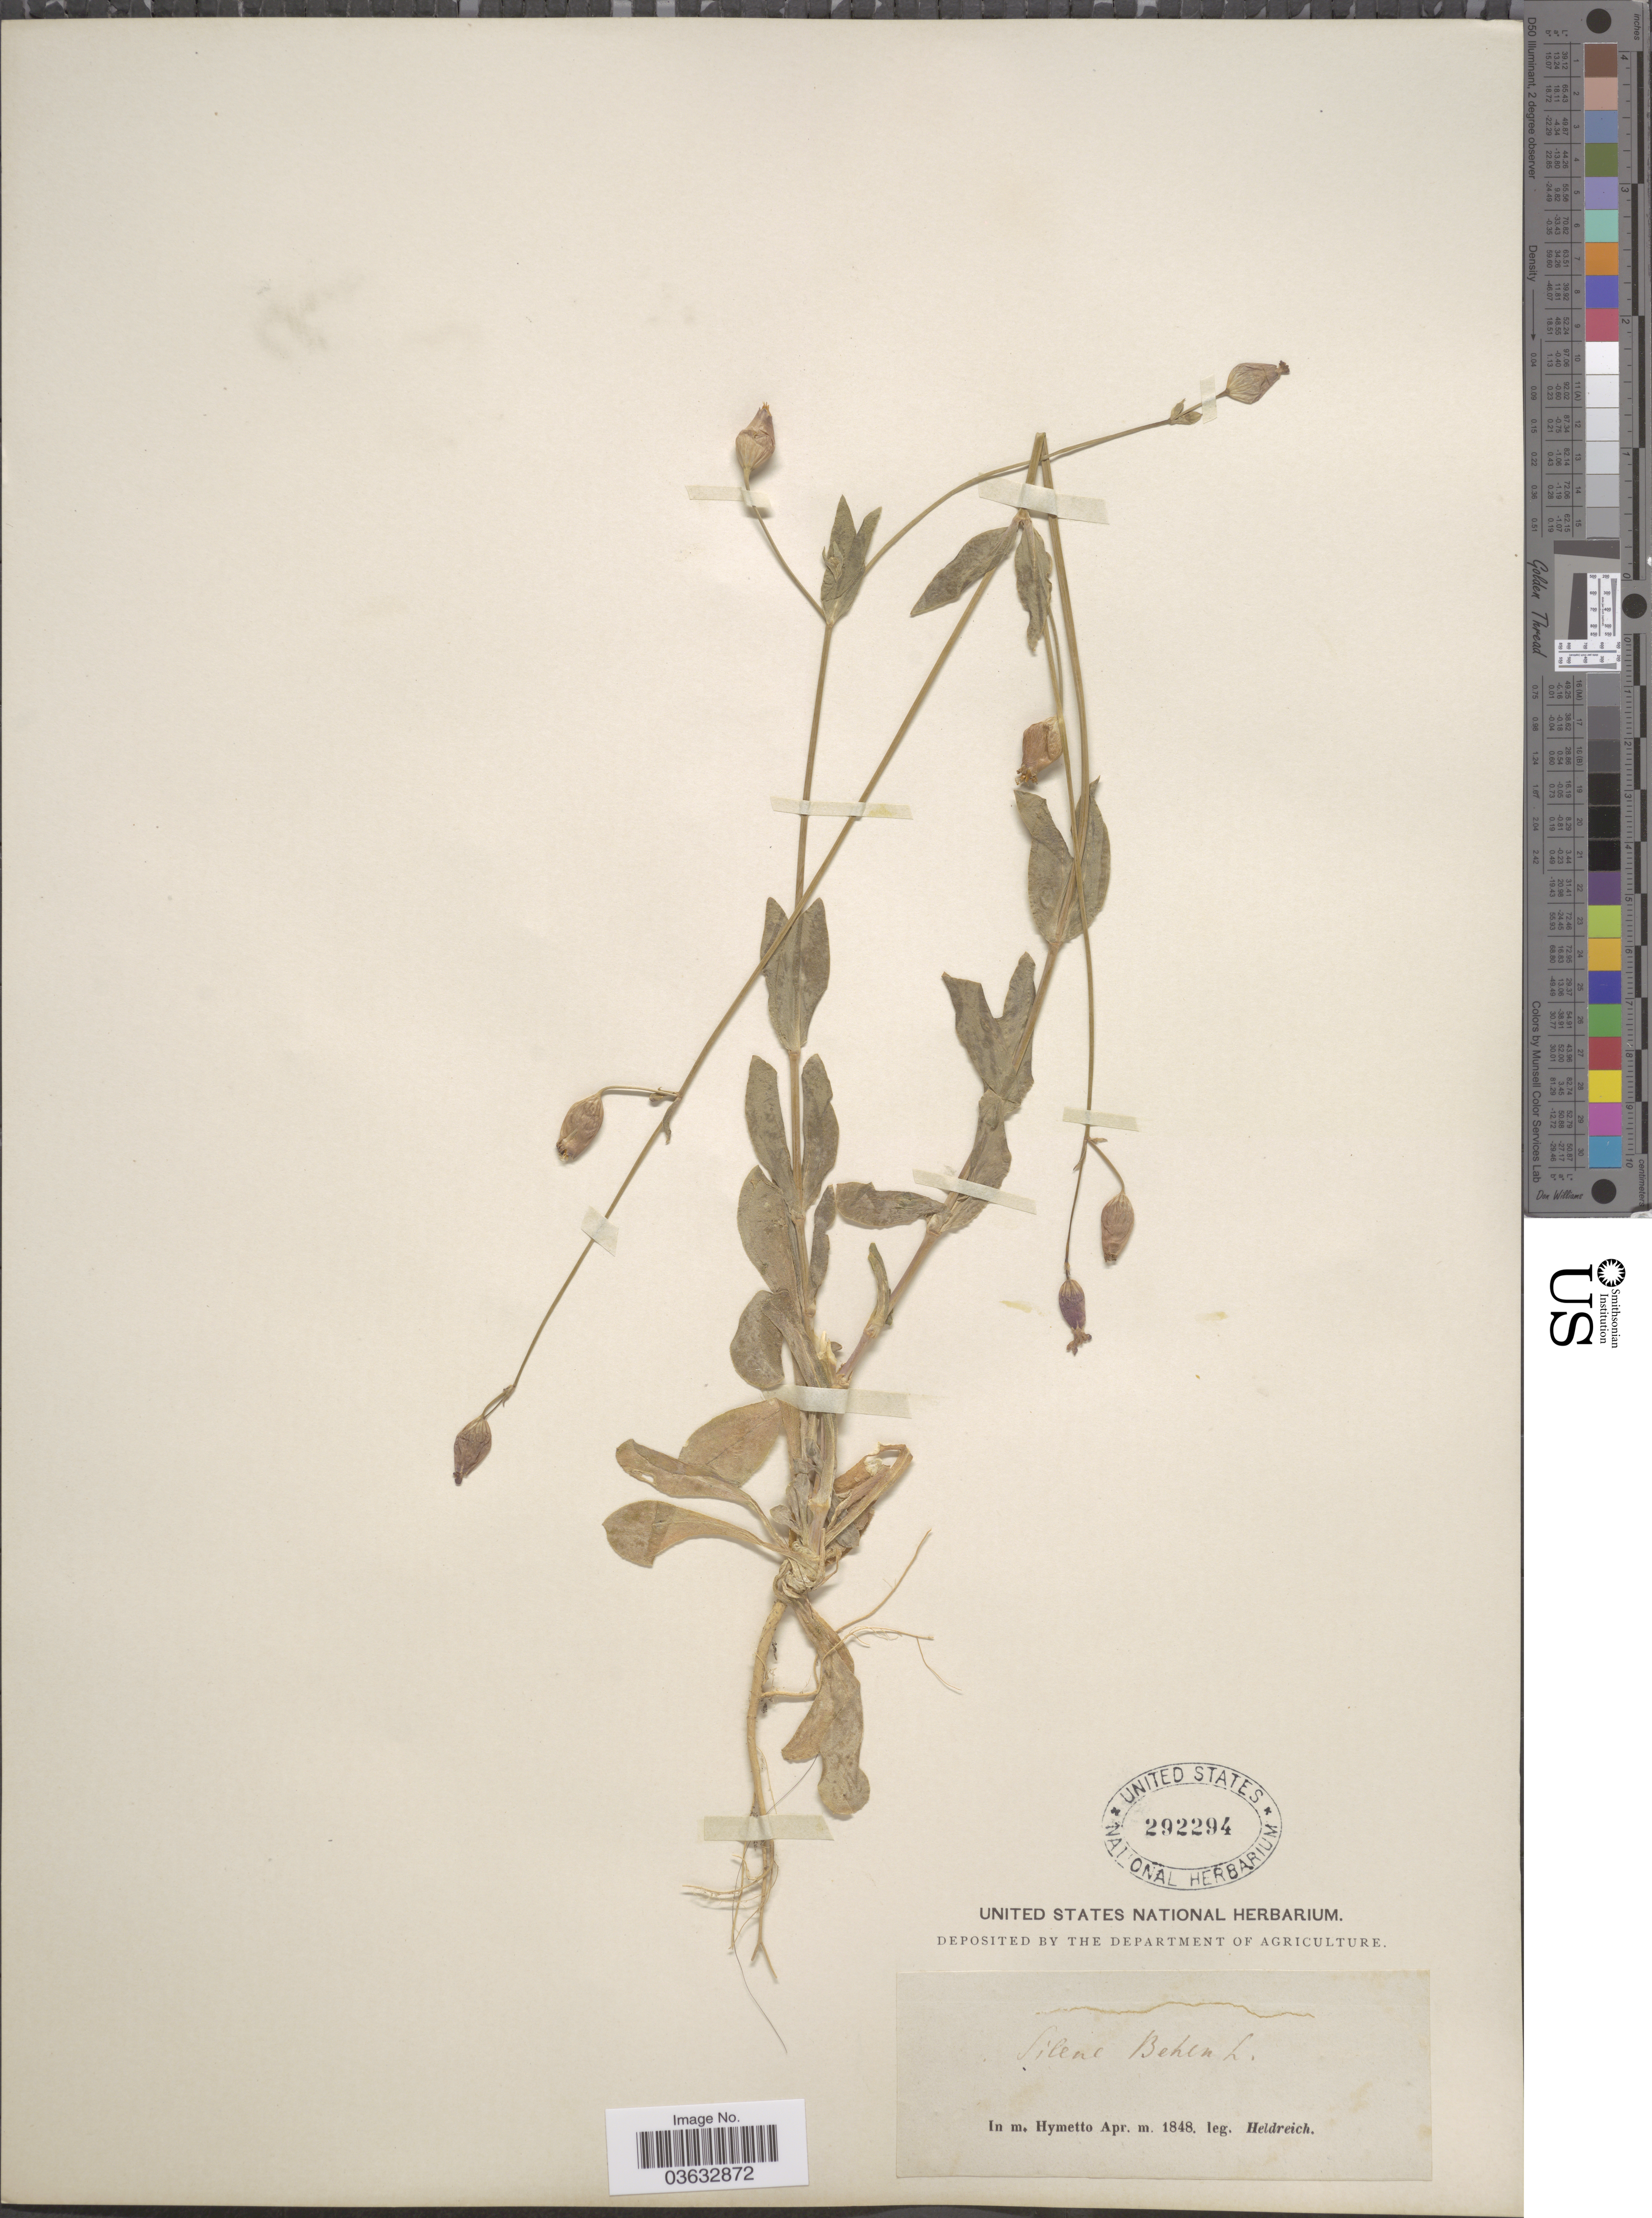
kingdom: Plantae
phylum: Tracheophyta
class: Magnoliopsida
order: Caryophyllales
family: Caryophyllaceae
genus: Silene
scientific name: Silene behen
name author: L.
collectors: Heldreich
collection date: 1848-04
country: Greece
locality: In m. Hymetto.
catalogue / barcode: US 292294